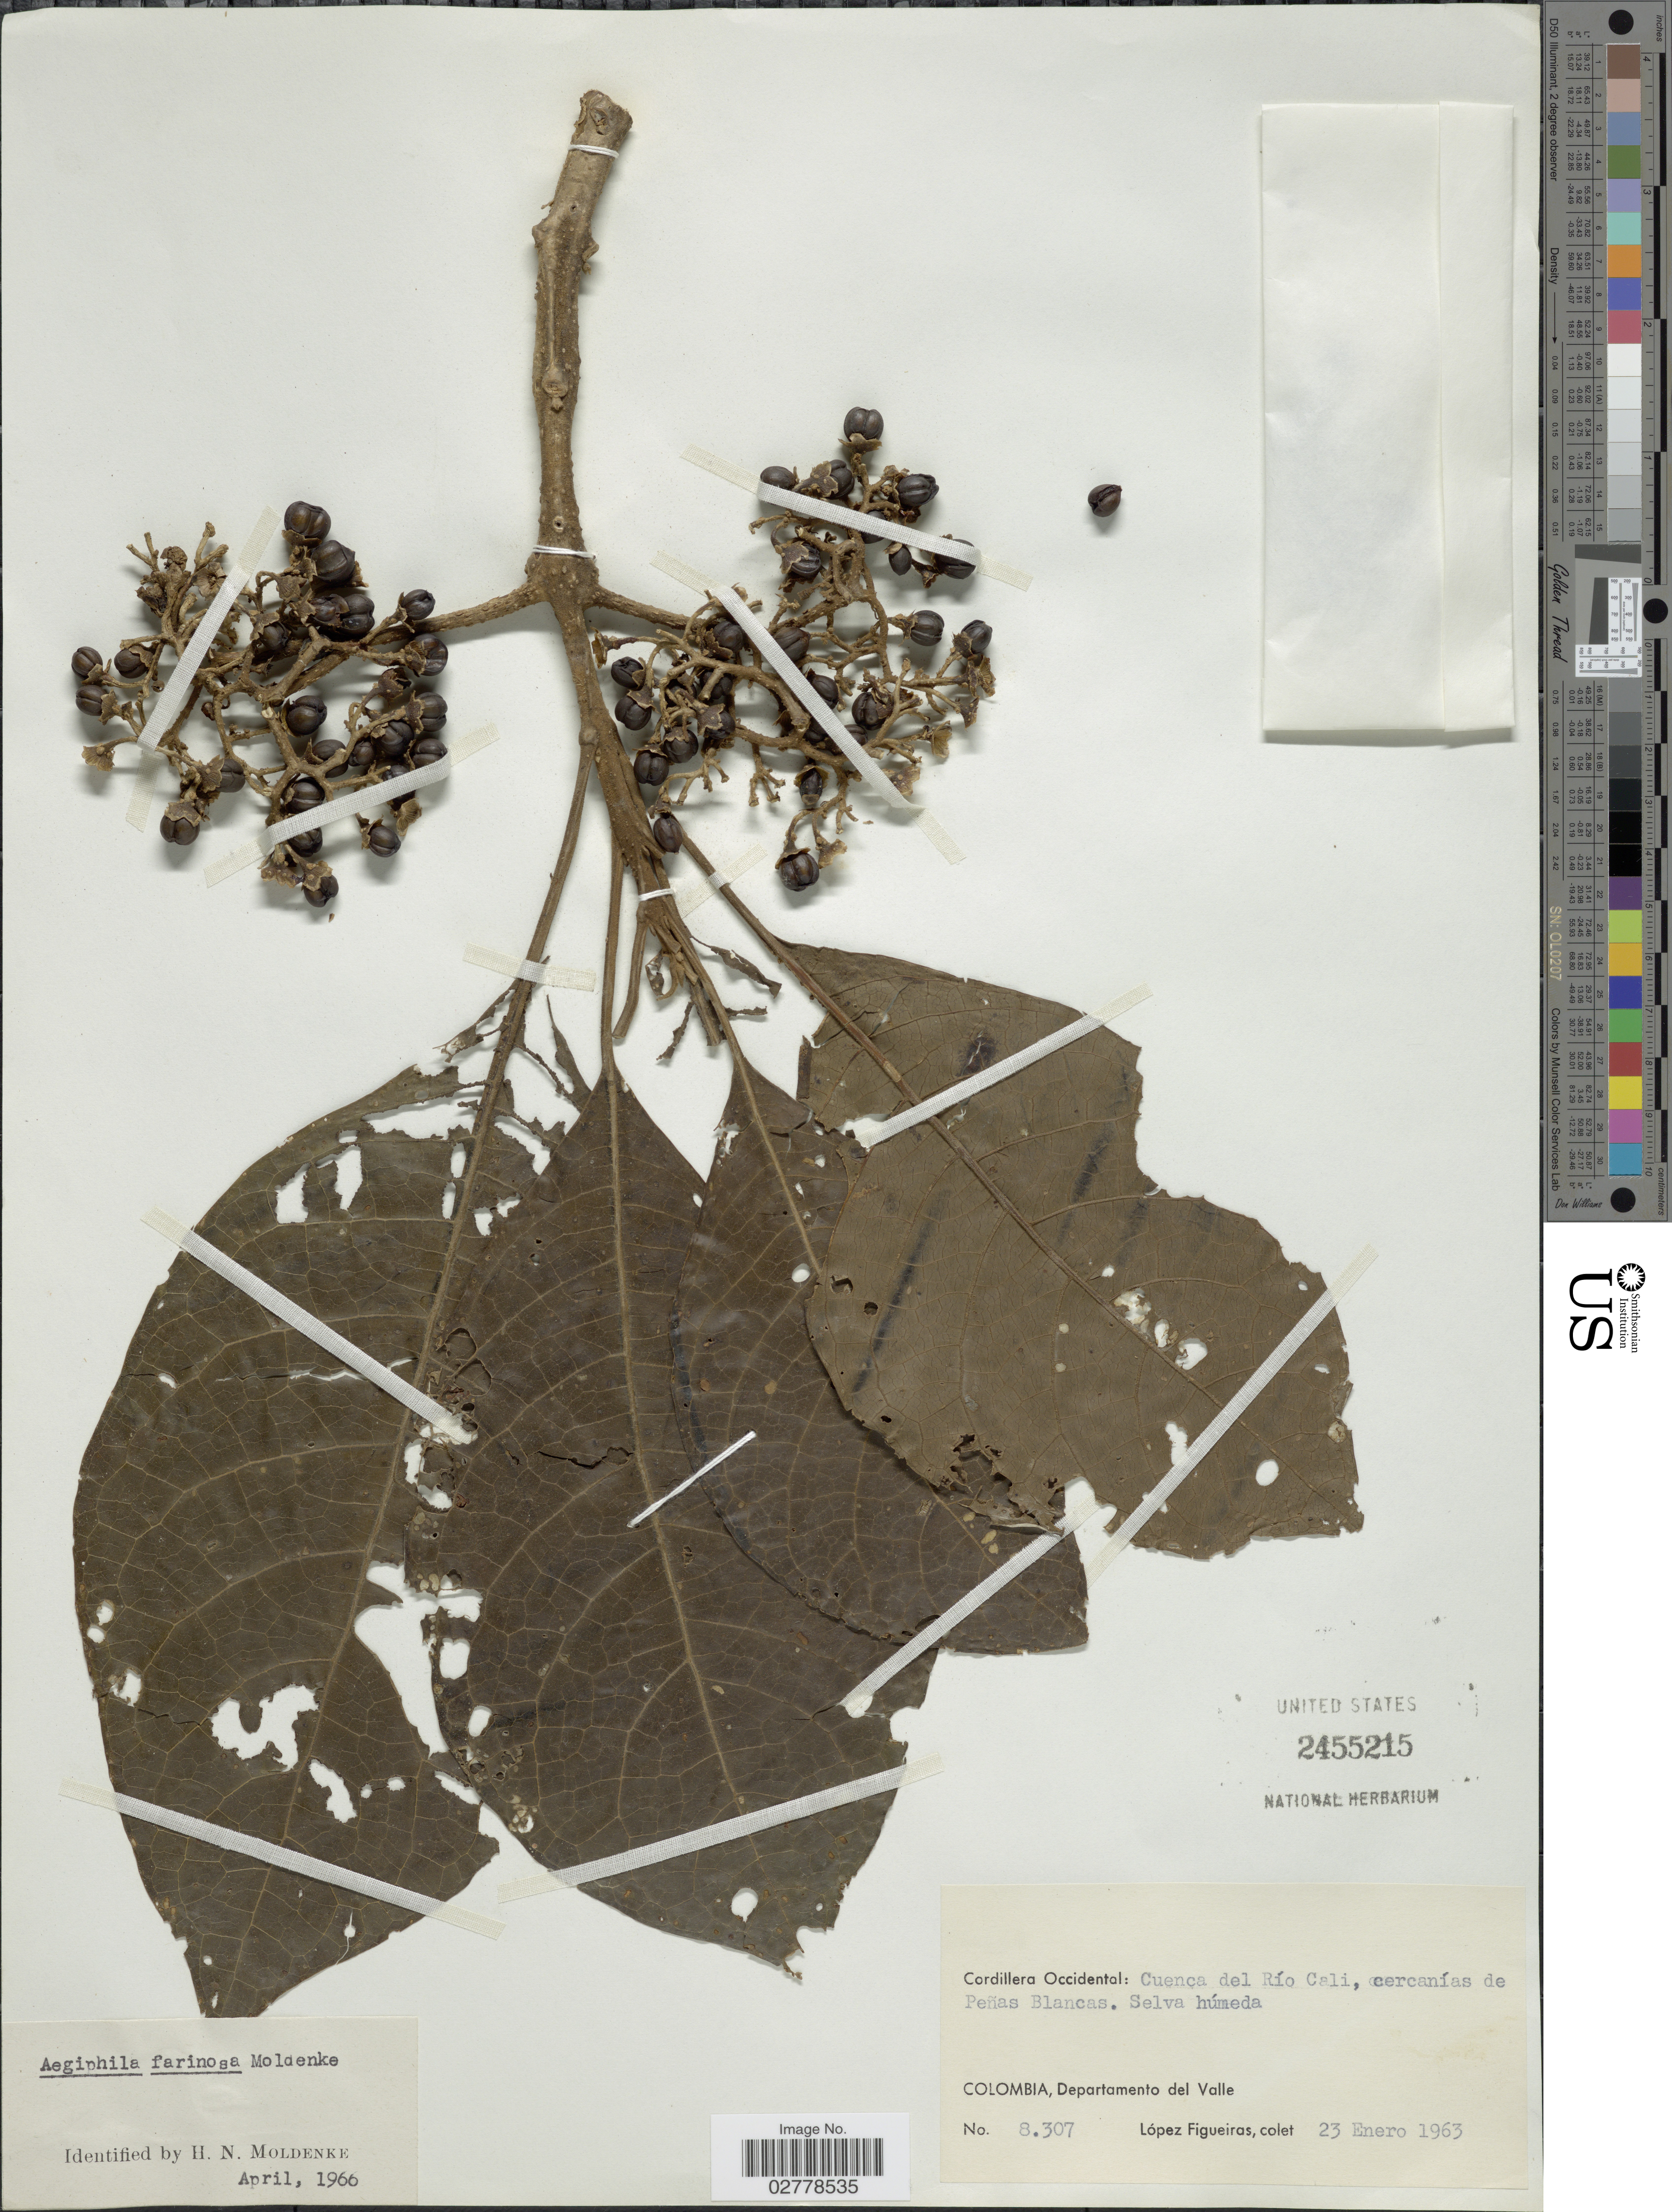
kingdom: Plantae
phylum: Tracheophyta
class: Magnoliopsida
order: Lamiales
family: Lamiaceae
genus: Aegiphila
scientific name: Aegiphila farinosa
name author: Moldenke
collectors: M. López Figueiras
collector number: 8307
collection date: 1963-01-23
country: Colombia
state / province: Valle del Cauca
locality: Cordillera Occidental: Cuenca del Río Cali, cercanías de Peñas Blancas, Departamento del Valle.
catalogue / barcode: US 2455215